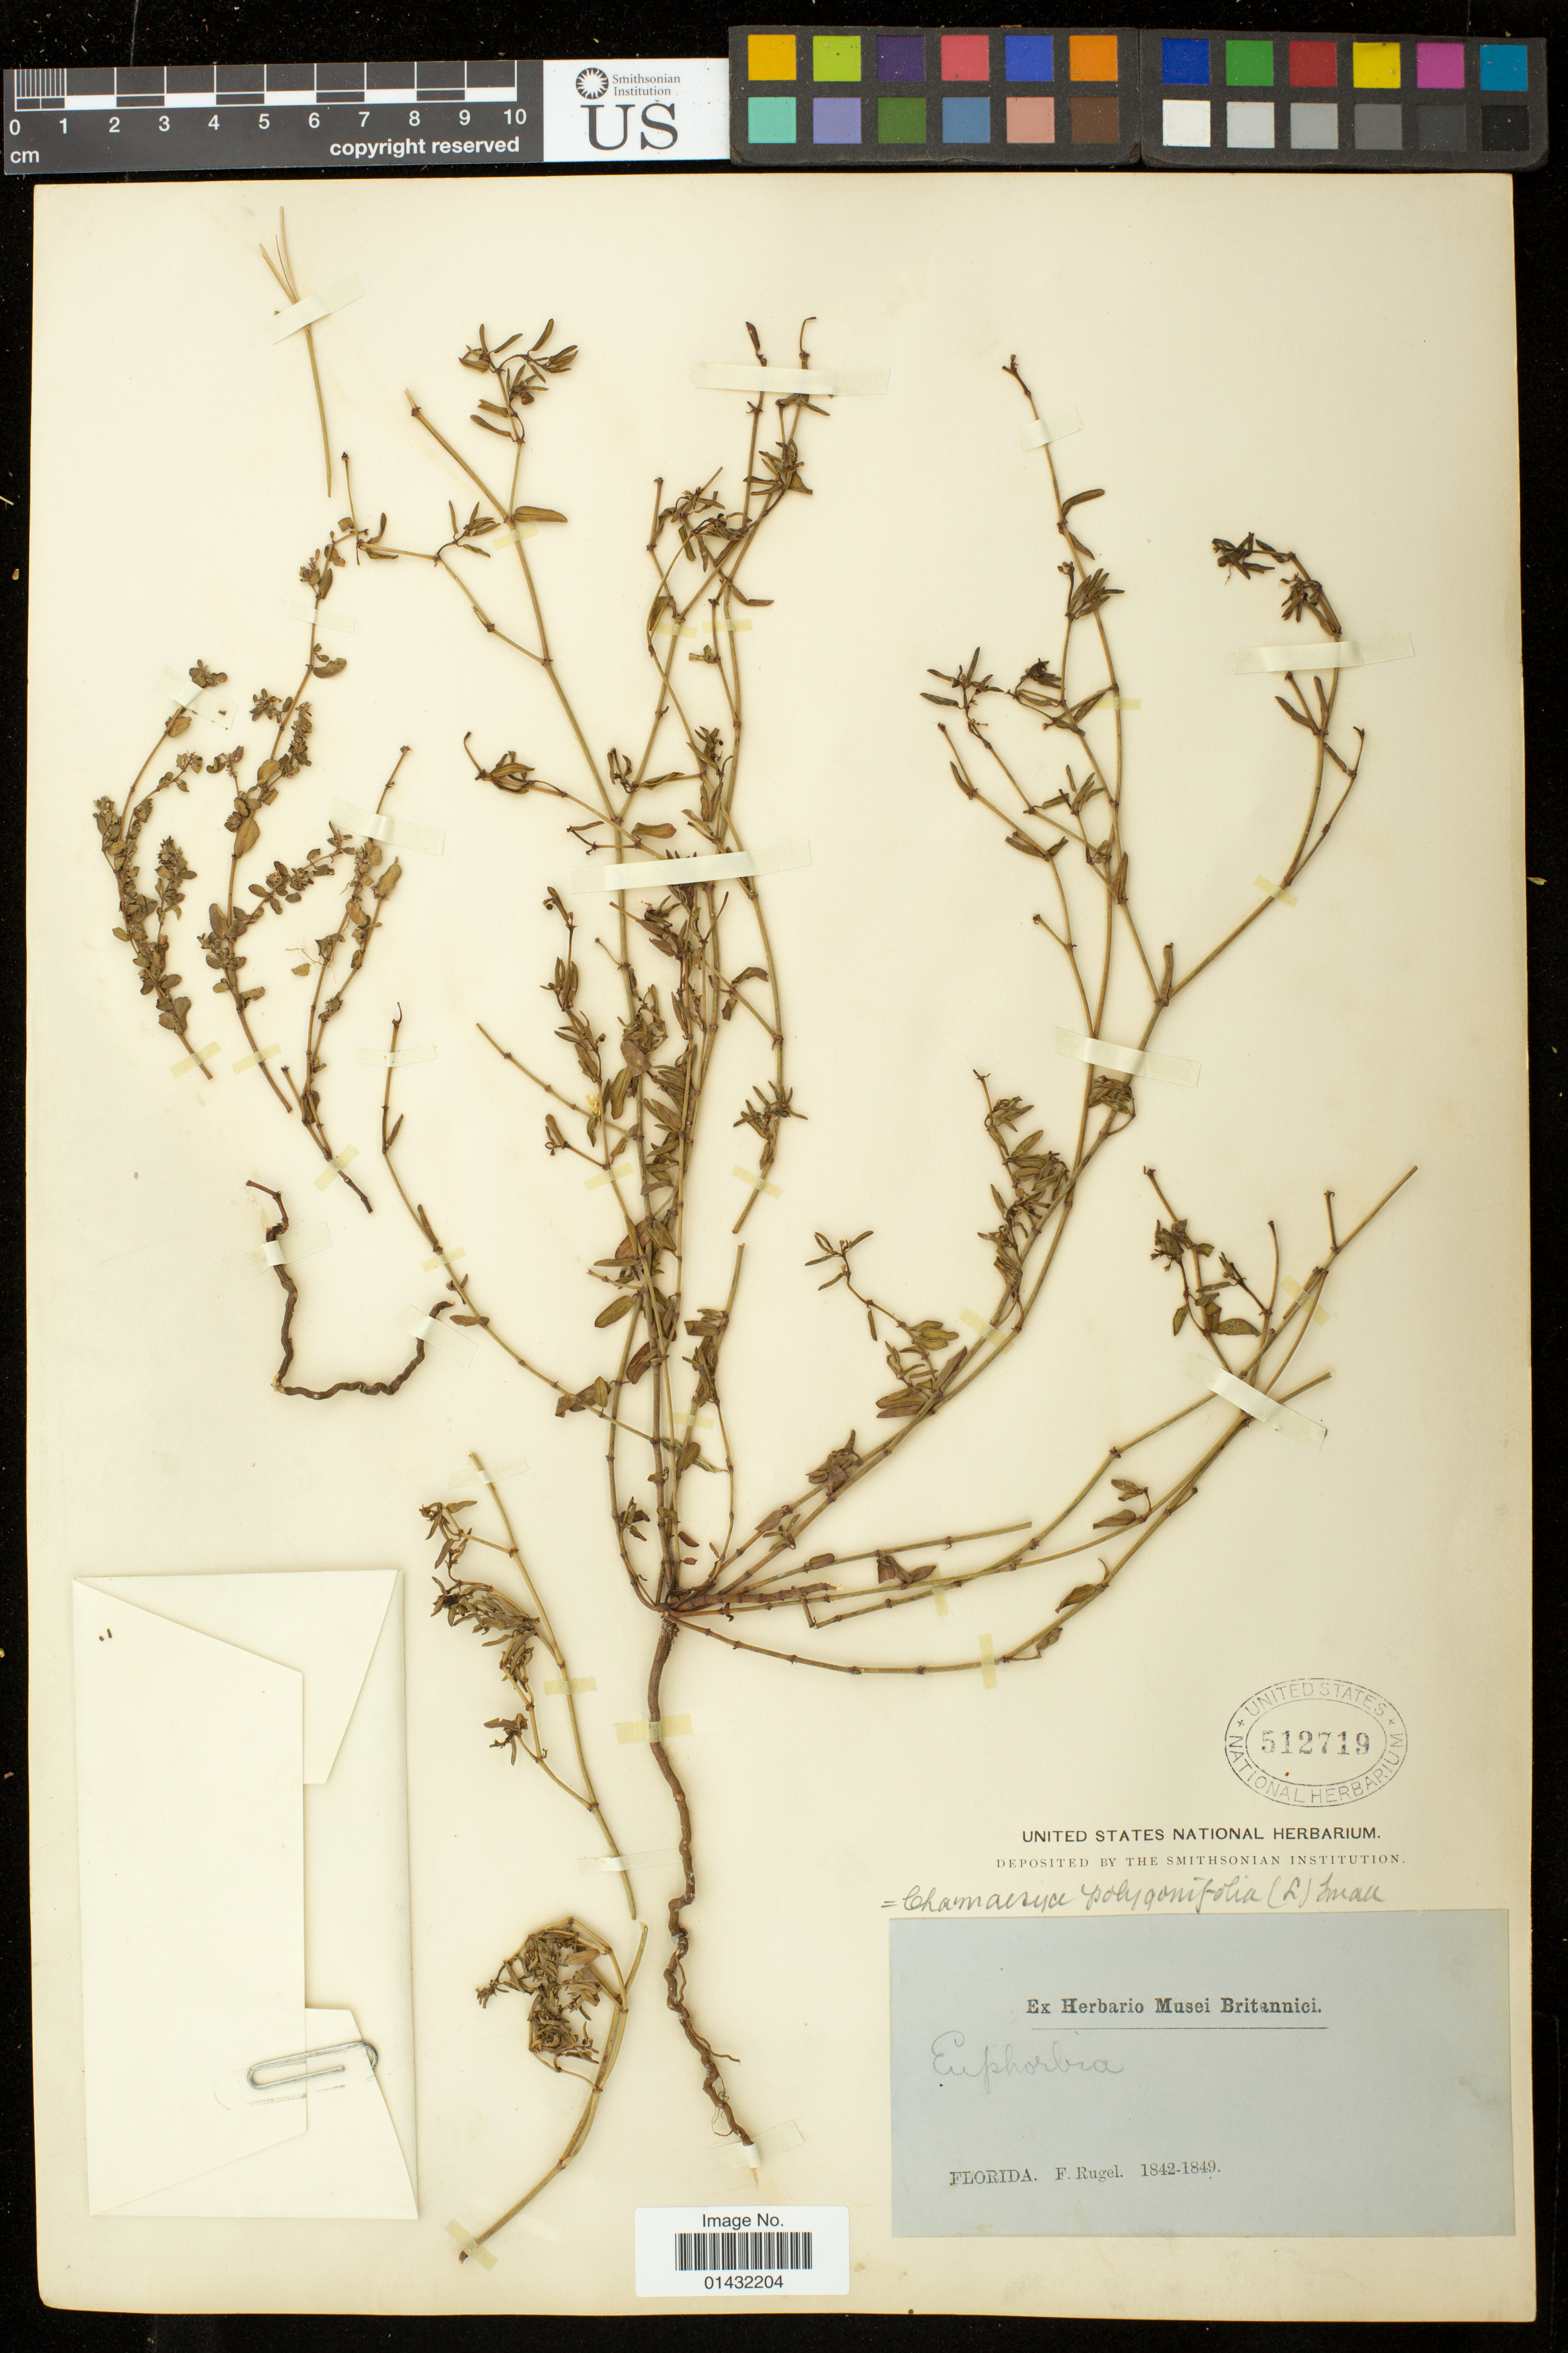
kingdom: Plantae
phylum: Tracheophyta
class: Magnoliopsida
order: Malpighiales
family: Euphorbiaceae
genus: Euphorbia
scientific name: Euphorbia bombensis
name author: Jacq.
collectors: F. Rugel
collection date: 1842/1849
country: United States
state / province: Florida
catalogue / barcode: US 512719